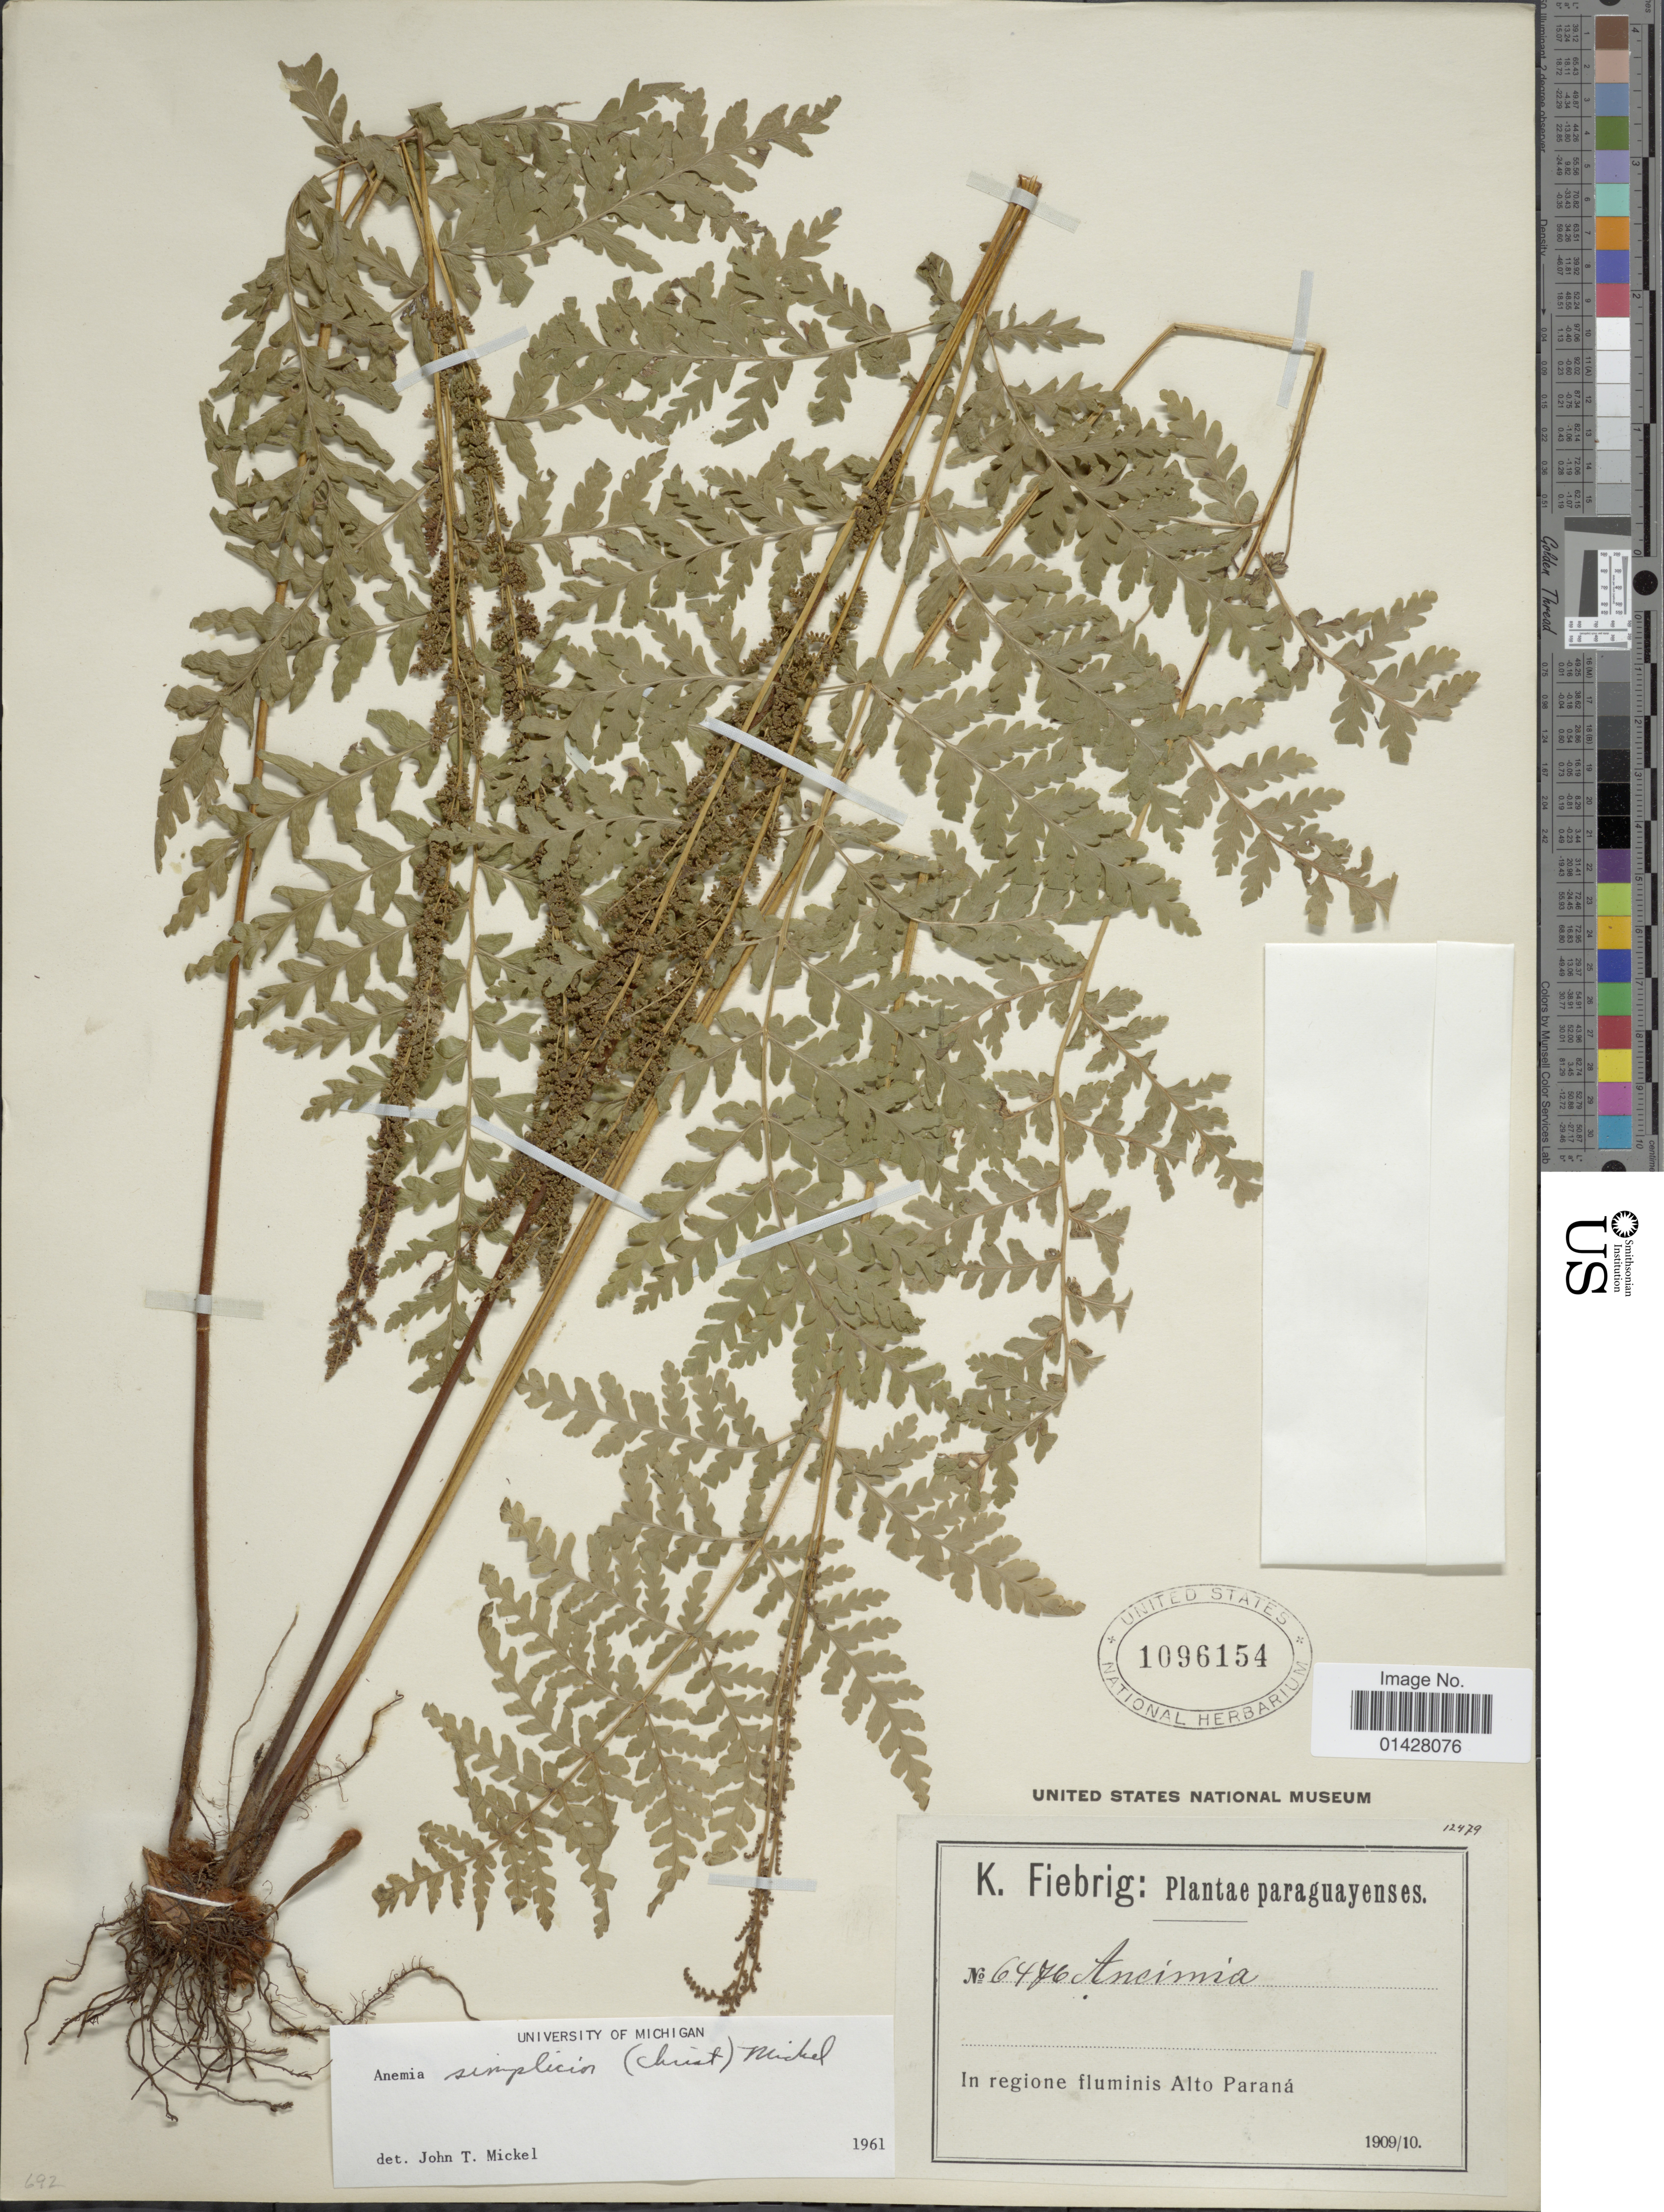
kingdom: Plantae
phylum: Tracheophyta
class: Polypodiopsida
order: Schizaeales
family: Anemiaceae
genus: Anemia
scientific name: Anemia simplicior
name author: (Christ) Mickel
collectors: K. Fiebrig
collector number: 6476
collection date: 1909/1910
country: Paraguay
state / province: Alto Parana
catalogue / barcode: US 1096154